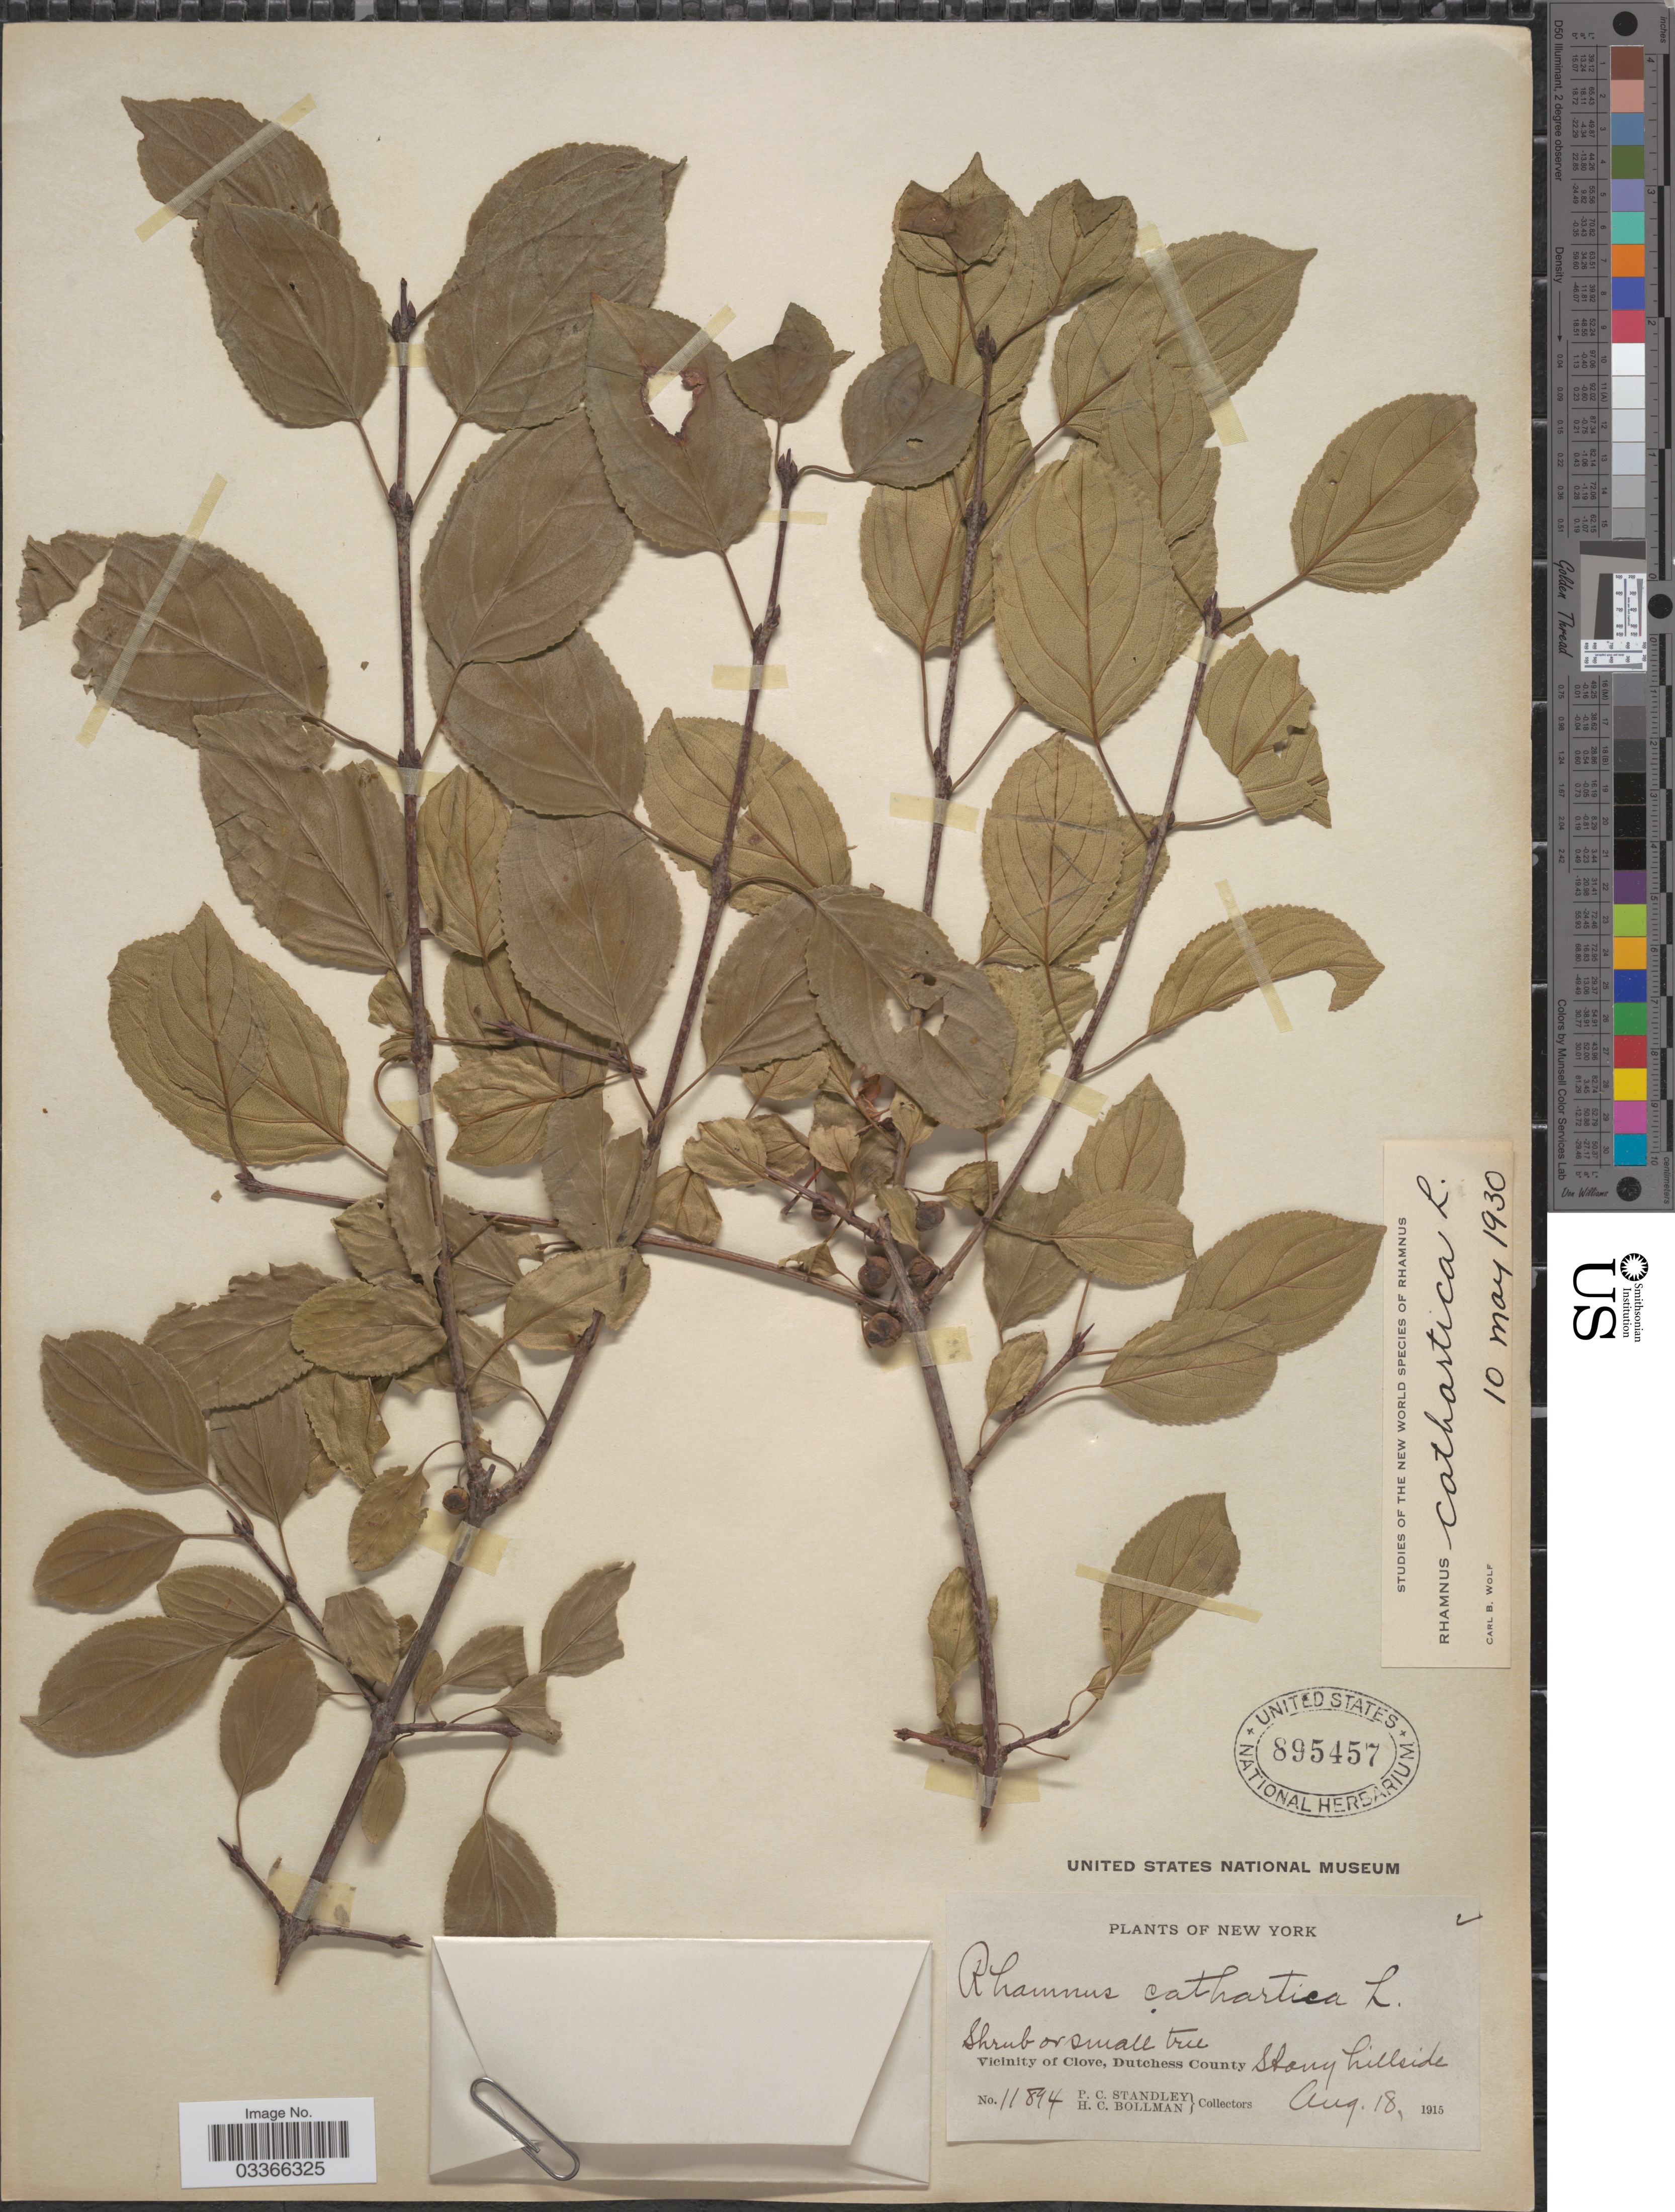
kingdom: Plantae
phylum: Tracheophyta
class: Magnoliopsida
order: Rosales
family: Rhamnaceae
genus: Rhamnus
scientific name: Rhamnus cathartica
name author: L.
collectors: P. C. Standley & H. C. Bollman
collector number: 11894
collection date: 1915-08-18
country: United States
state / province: New York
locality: Vicinity of Clove, Dutchess County.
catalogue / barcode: US 895457